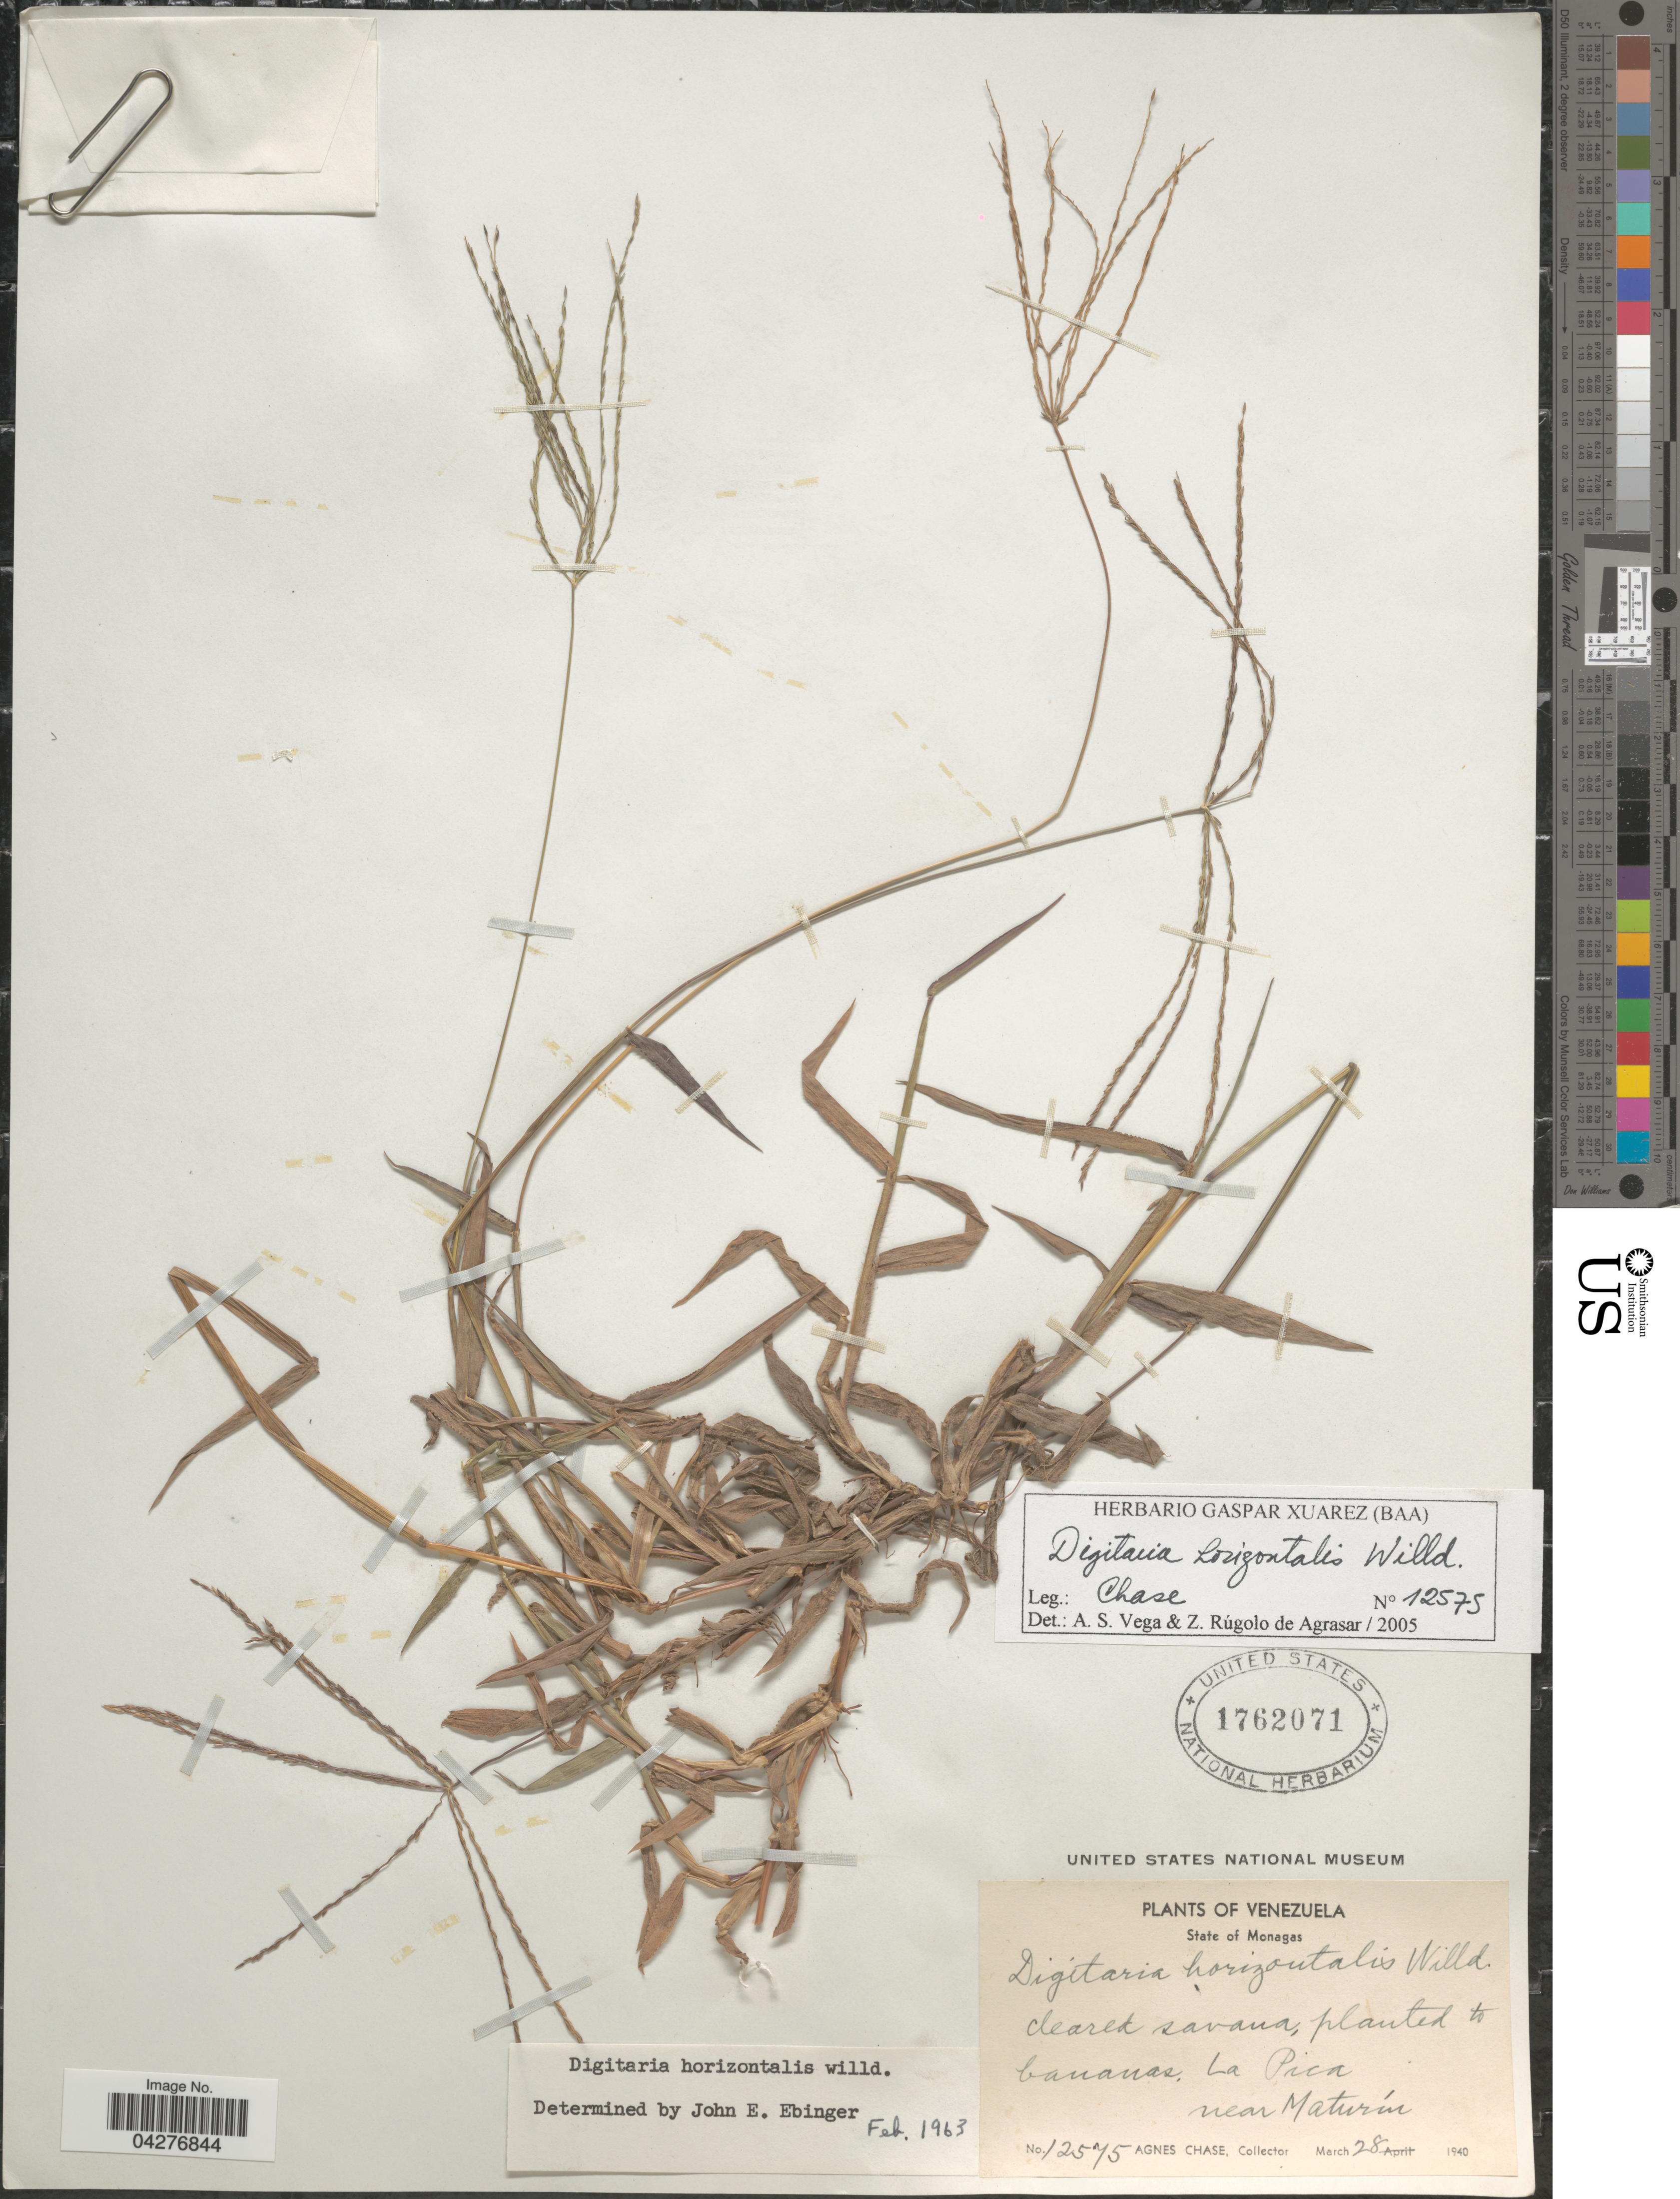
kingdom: Plantae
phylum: Tracheophyta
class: Liliopsida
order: Poales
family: Poaceae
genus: Digitaria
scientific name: Digitaria horizontalis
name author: Willd.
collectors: A. Chase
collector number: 12575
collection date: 1940-03-28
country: Venezuela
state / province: Monagas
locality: Cleared savana, planted to bananas, La Pica near Maturin.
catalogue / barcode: US 1762071